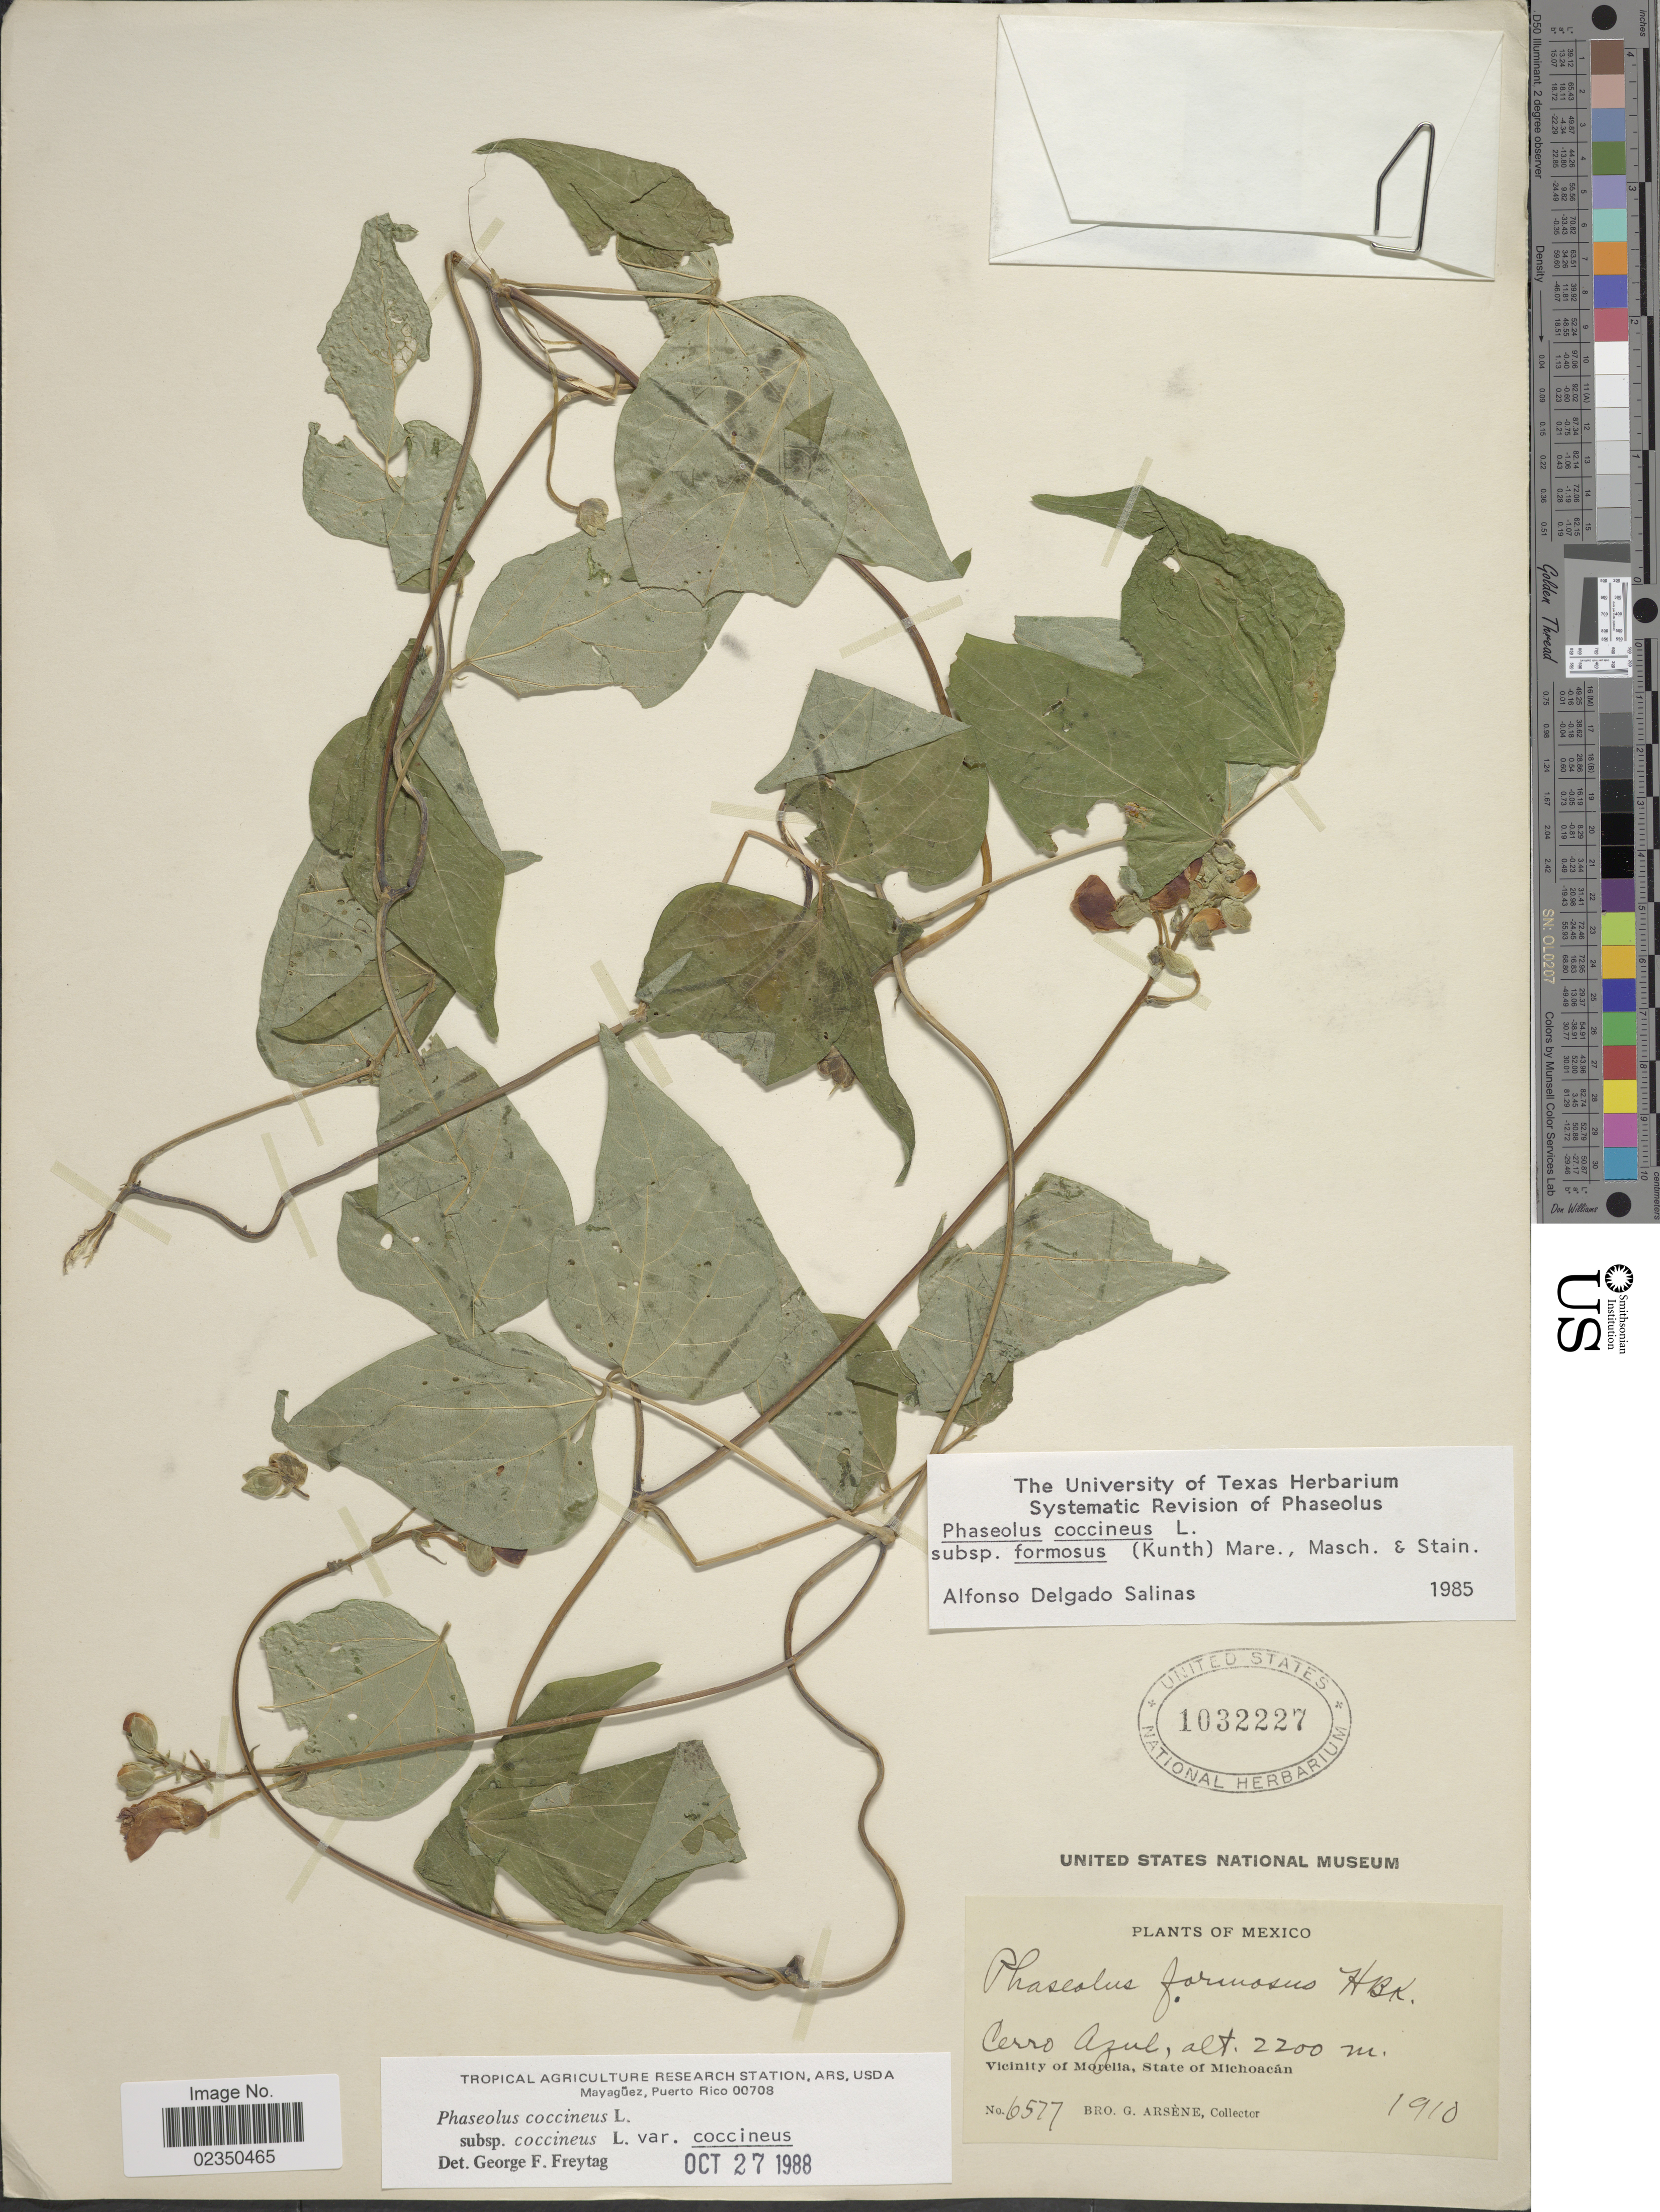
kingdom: Plantae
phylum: Tracheophyta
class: Magnoliopsida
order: Fabales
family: Fabaceae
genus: Phaseolus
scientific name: Phaseolus coccineus var. coccineus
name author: L.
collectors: Bro. G. Arsène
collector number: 6577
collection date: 1910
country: Mexico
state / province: Michoacán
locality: Cerro Azul, Vicinity of Morelia.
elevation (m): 2200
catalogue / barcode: US 1032227